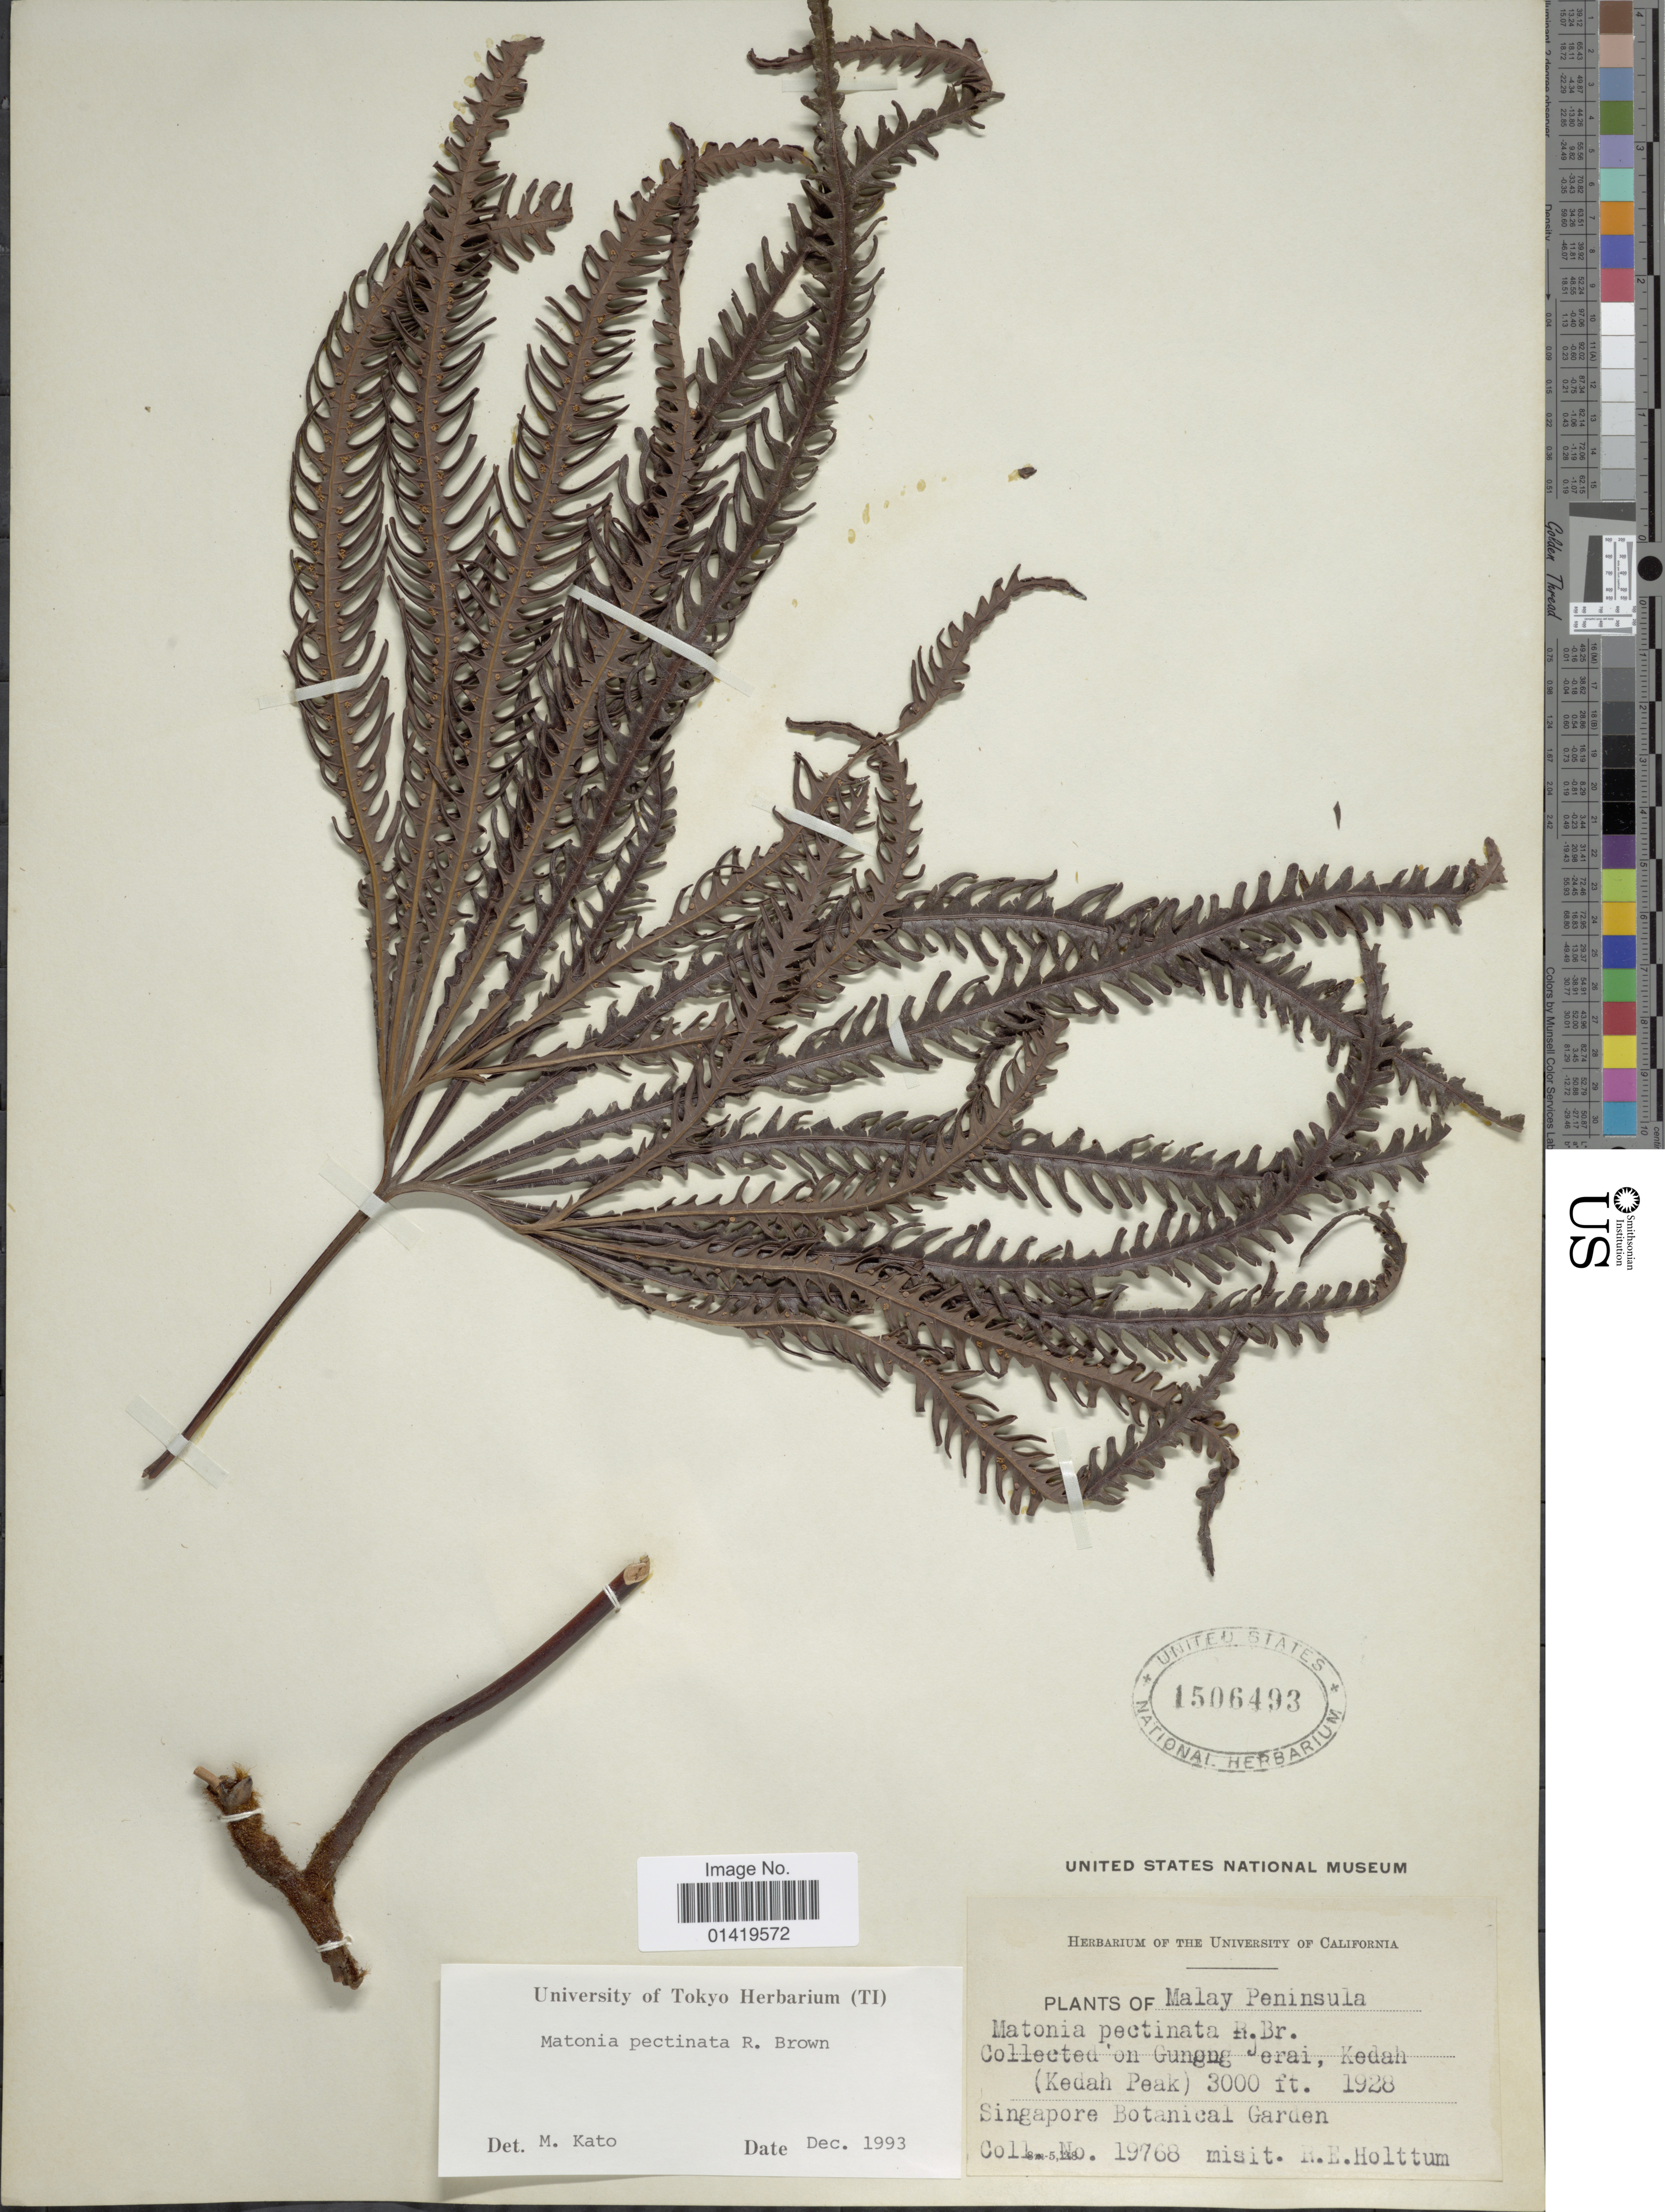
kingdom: Plantae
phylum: Tracheophyta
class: Polypodiopsida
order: Gleicheniales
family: Matoniaceae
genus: Matonia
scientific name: Matonia pectinata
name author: R. Br.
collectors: ex herb. Univ. of California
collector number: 19768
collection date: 1928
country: Malaysia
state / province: Kedah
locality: Malay Peninsula, on Gunung Jerai, Kedah (Kedah Peak)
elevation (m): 914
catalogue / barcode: US 1506493